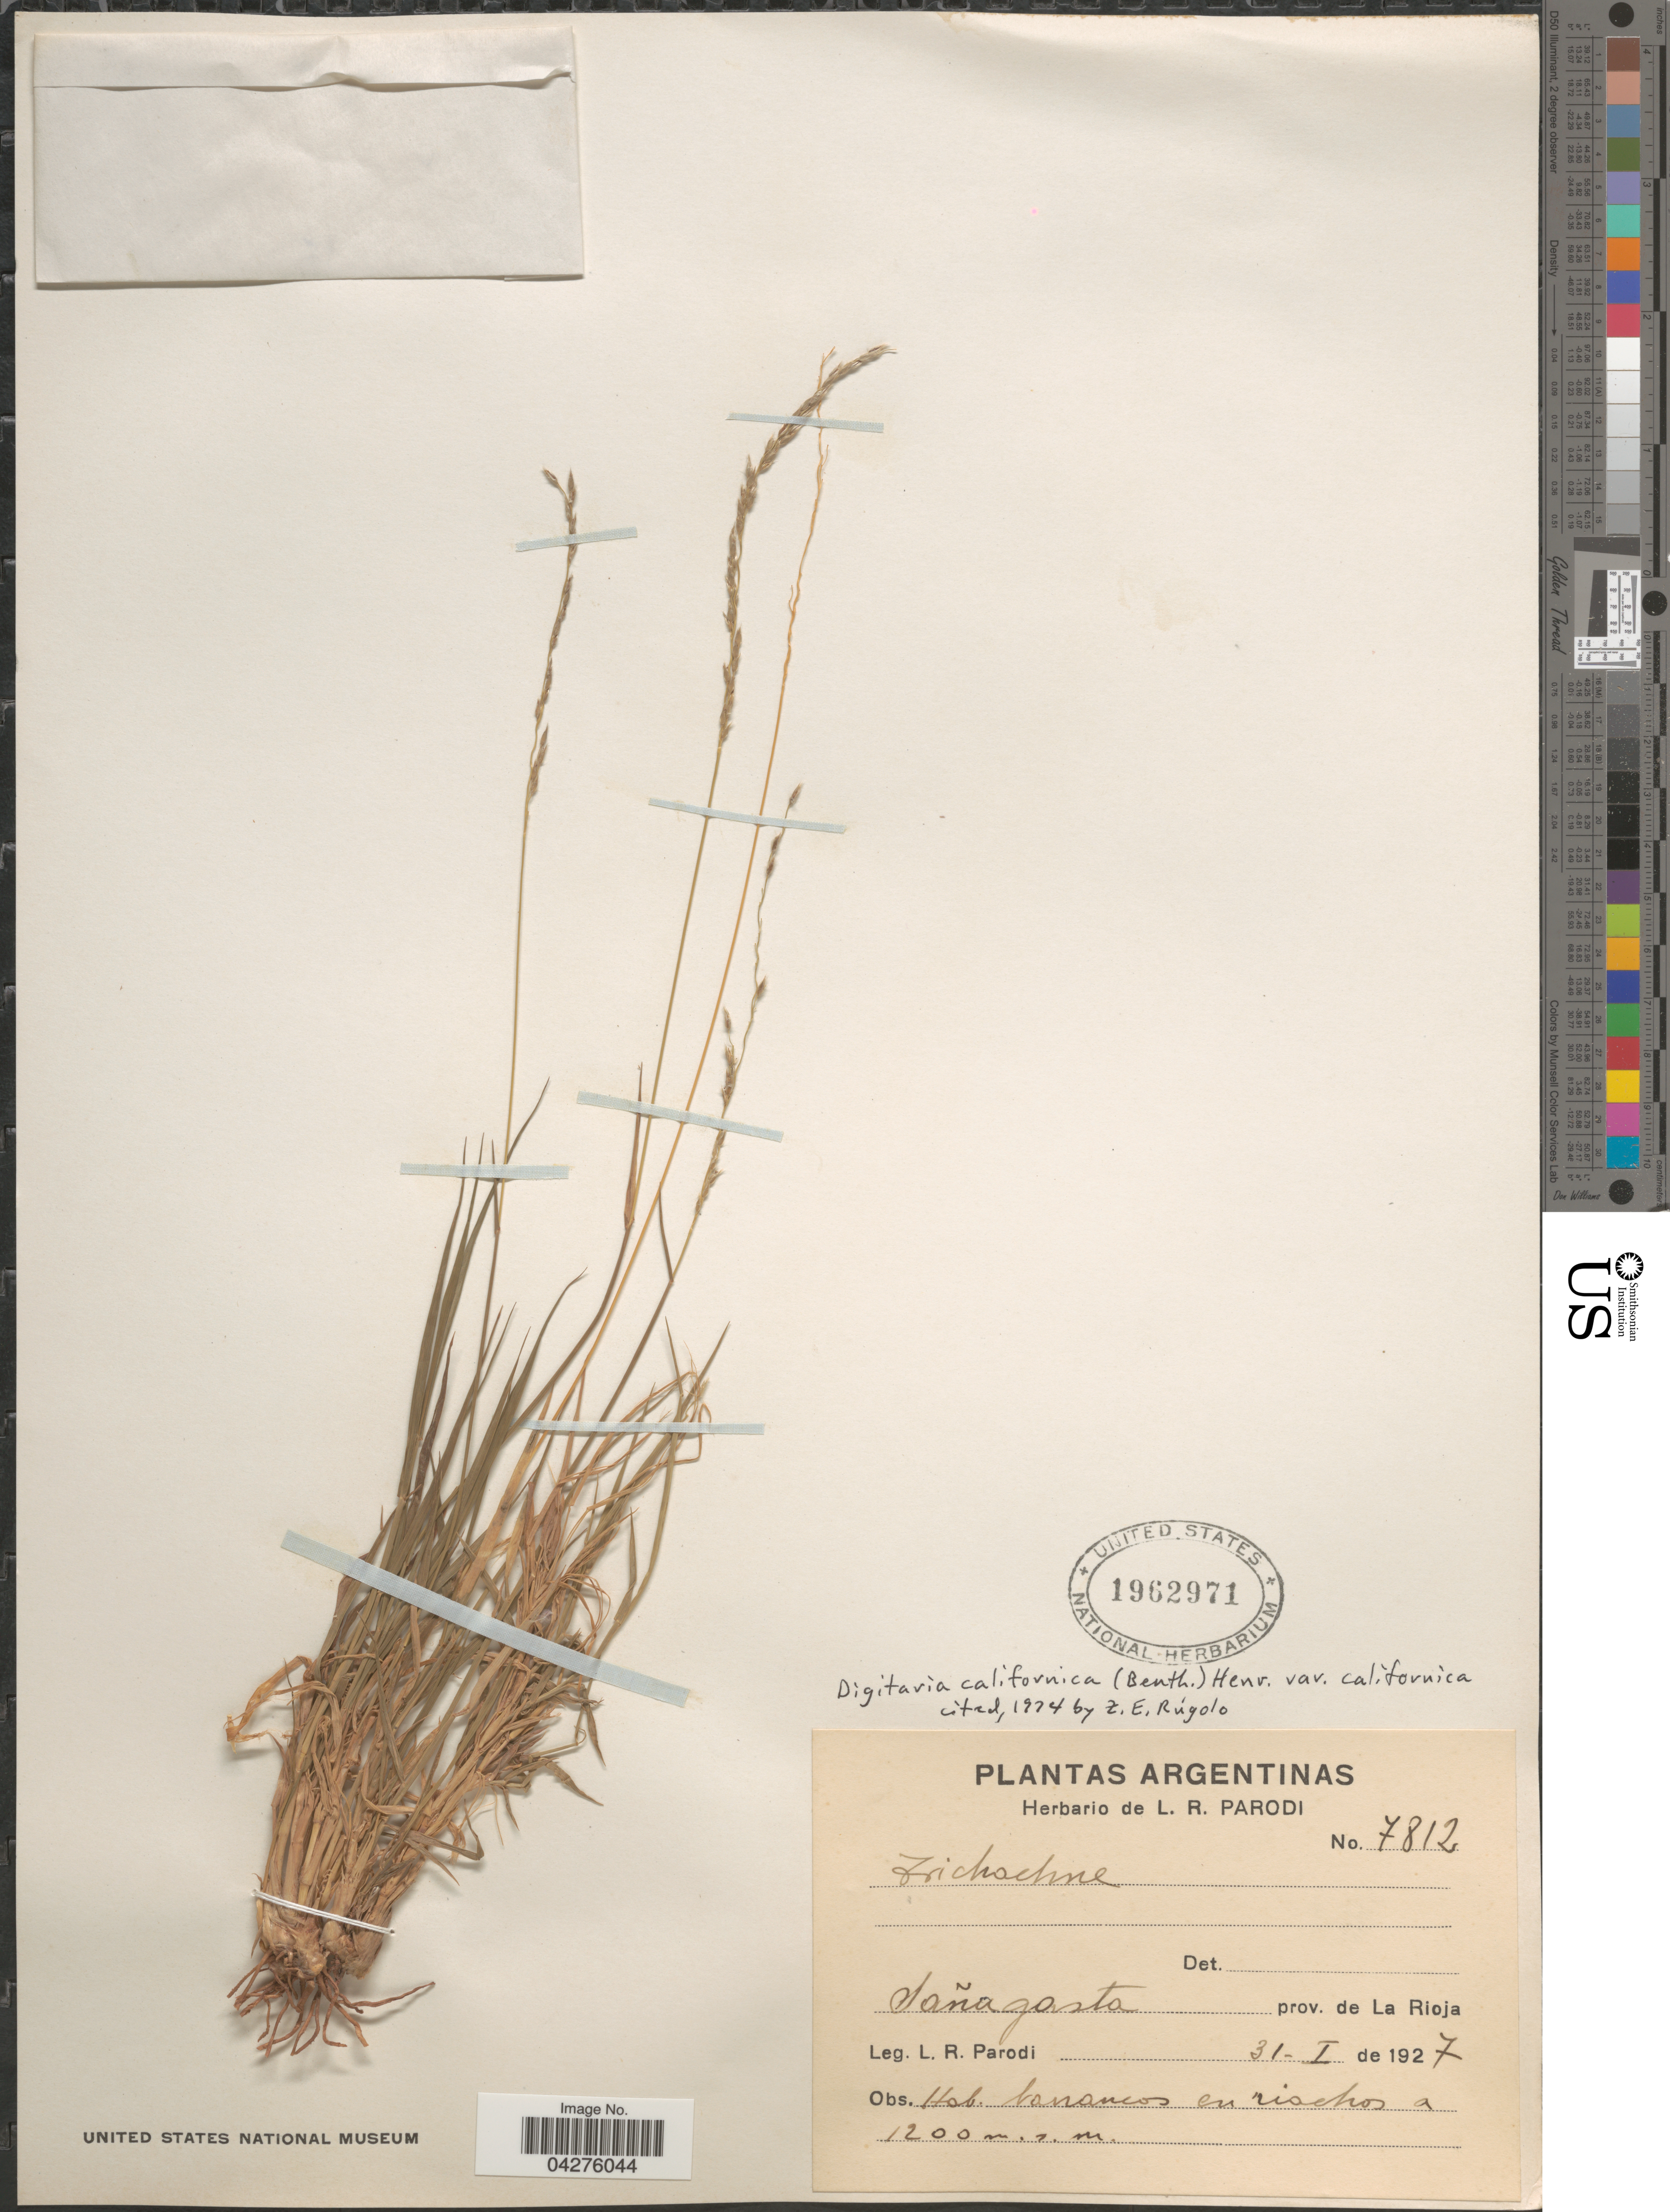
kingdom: Plantae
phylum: Tracheophyta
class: Liliopsida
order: Poales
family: Poaceae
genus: Digitaria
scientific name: Digitaria californica var. californica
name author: (Benth.) Henr.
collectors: L. R. Parodi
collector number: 7812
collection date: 1927-01-31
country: Argentina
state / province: La Rioja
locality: Sañagasta.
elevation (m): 1200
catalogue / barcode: US 1962971